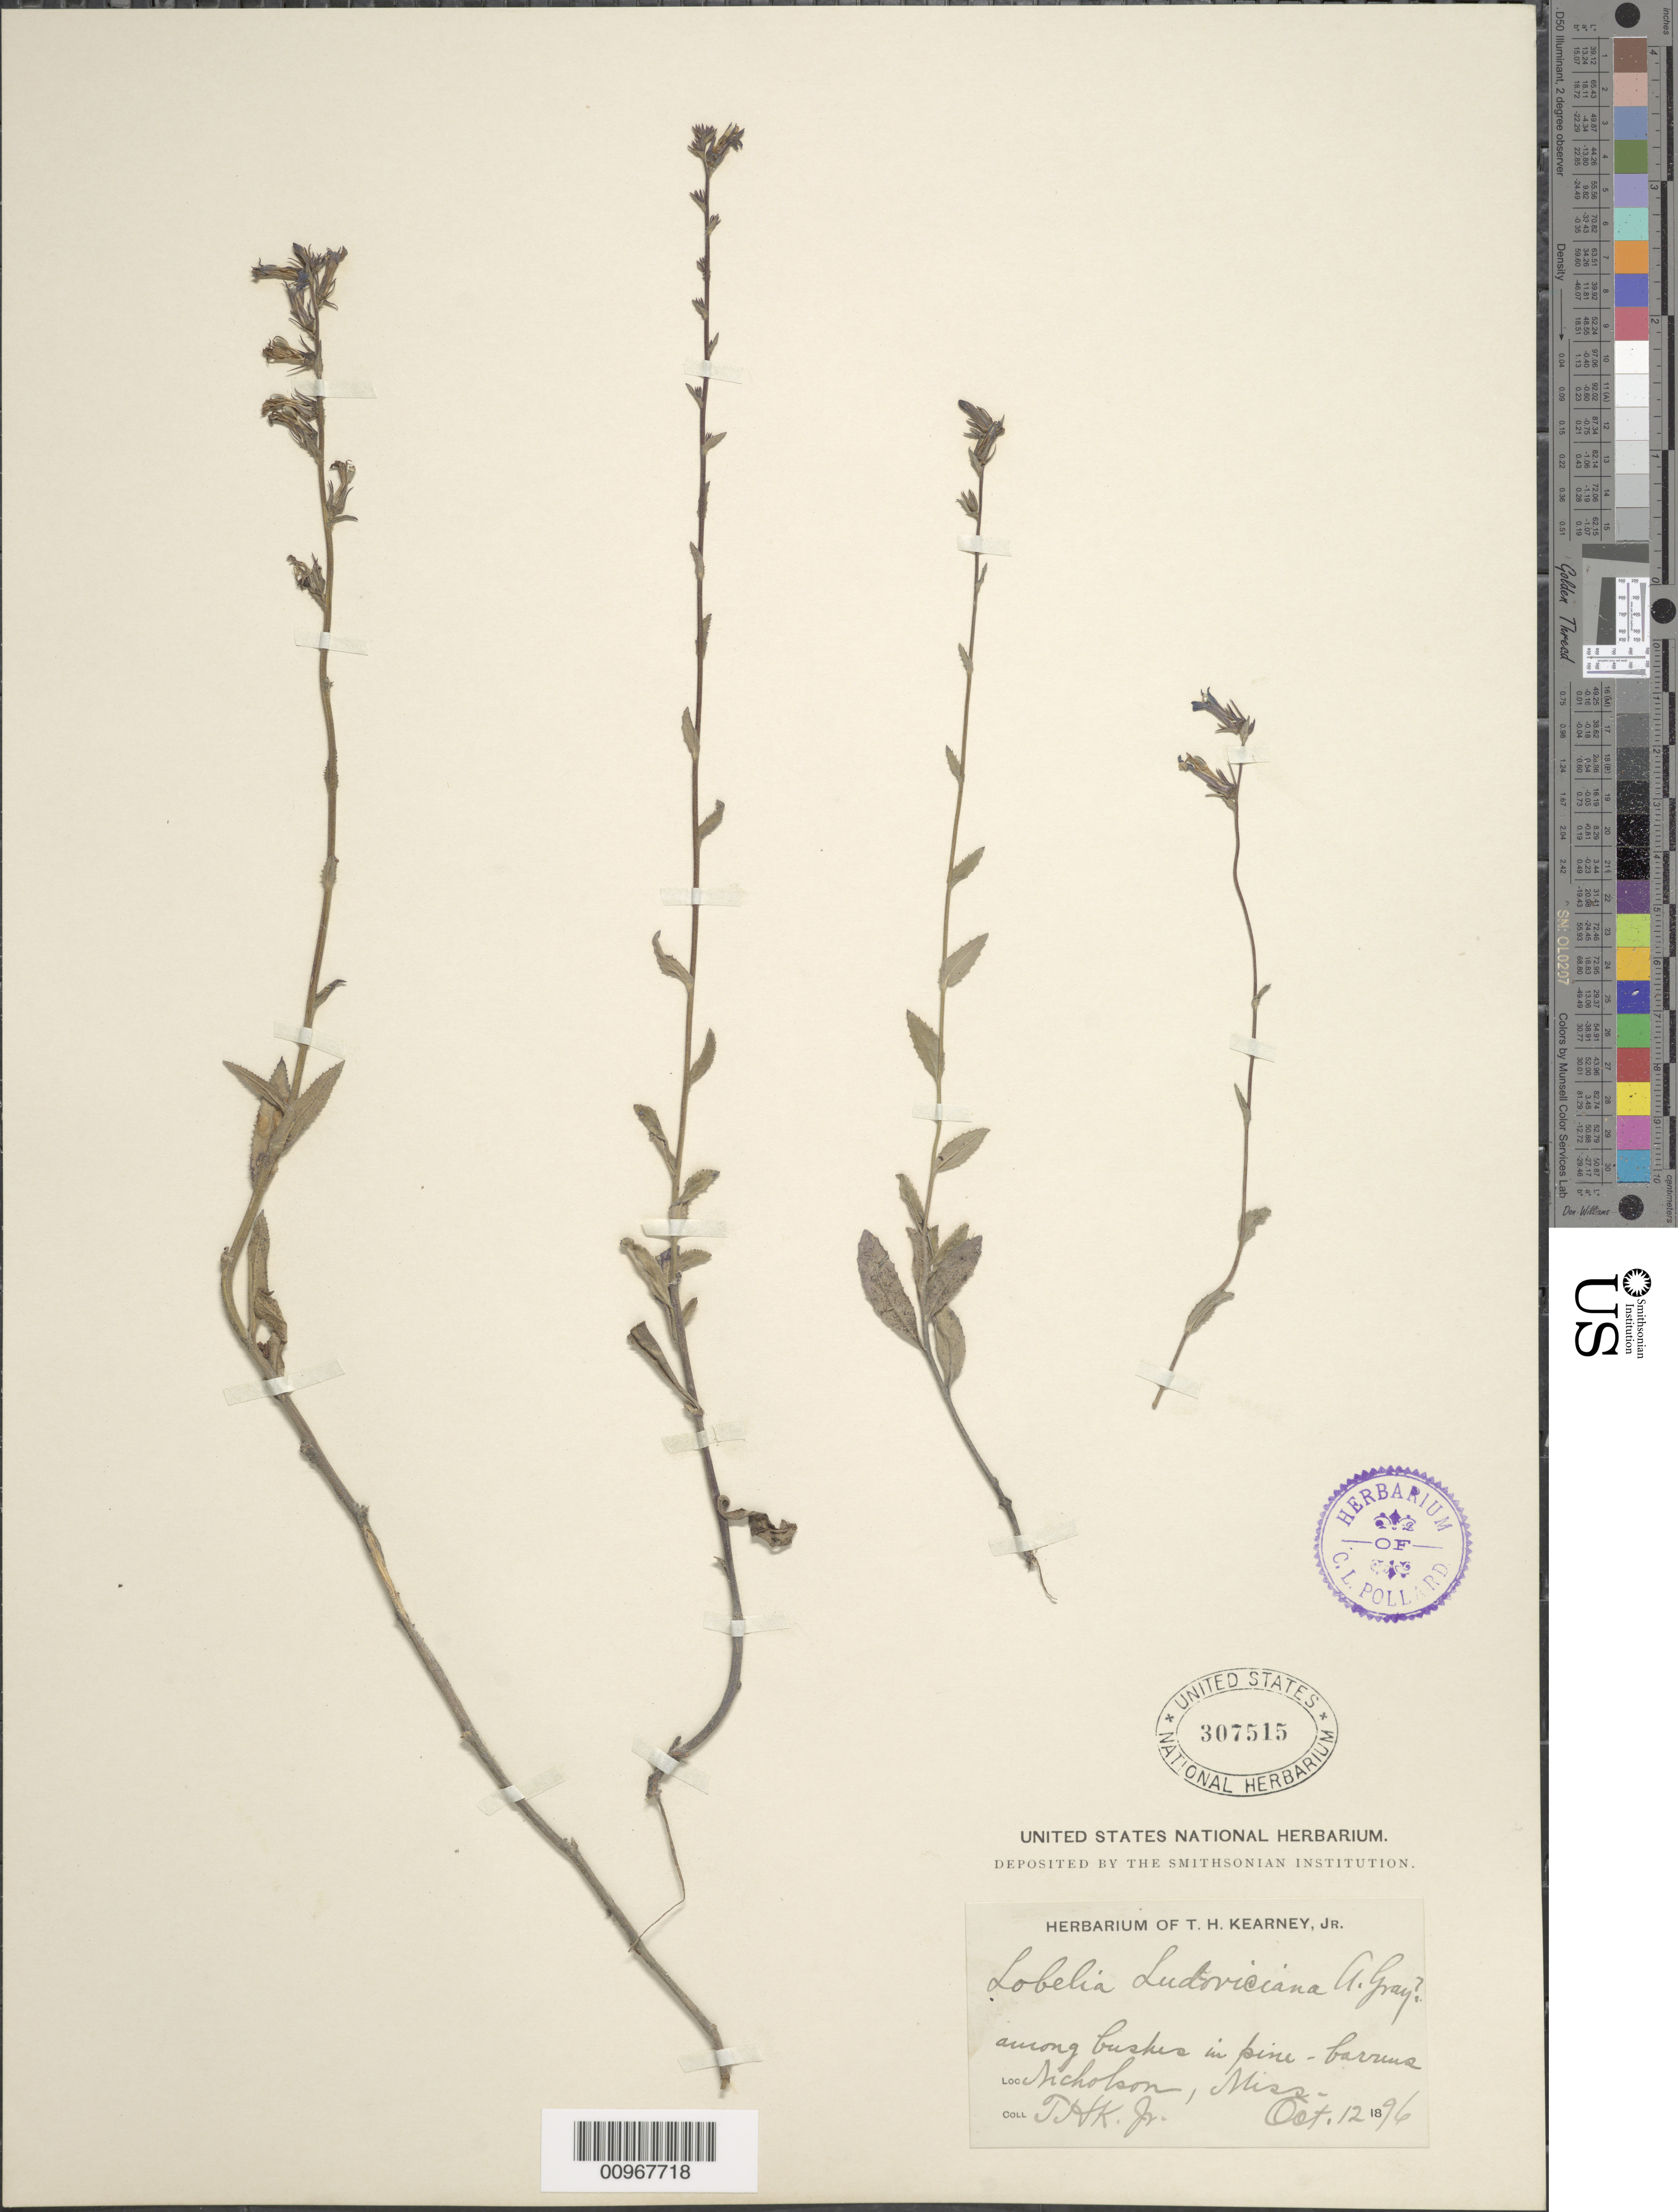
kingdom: Plantae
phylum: Tracheophyta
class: Magnoliopsida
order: Asterales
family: Campanulaceae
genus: Lobelia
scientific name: Lobelia kalmii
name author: L.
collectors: T. H. Kearney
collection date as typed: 12 Oct 1896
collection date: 1896-10-12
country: United States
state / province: Mississippi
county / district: Pearl River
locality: Nicholson.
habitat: among bushes in pine-barrens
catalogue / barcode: US 307515